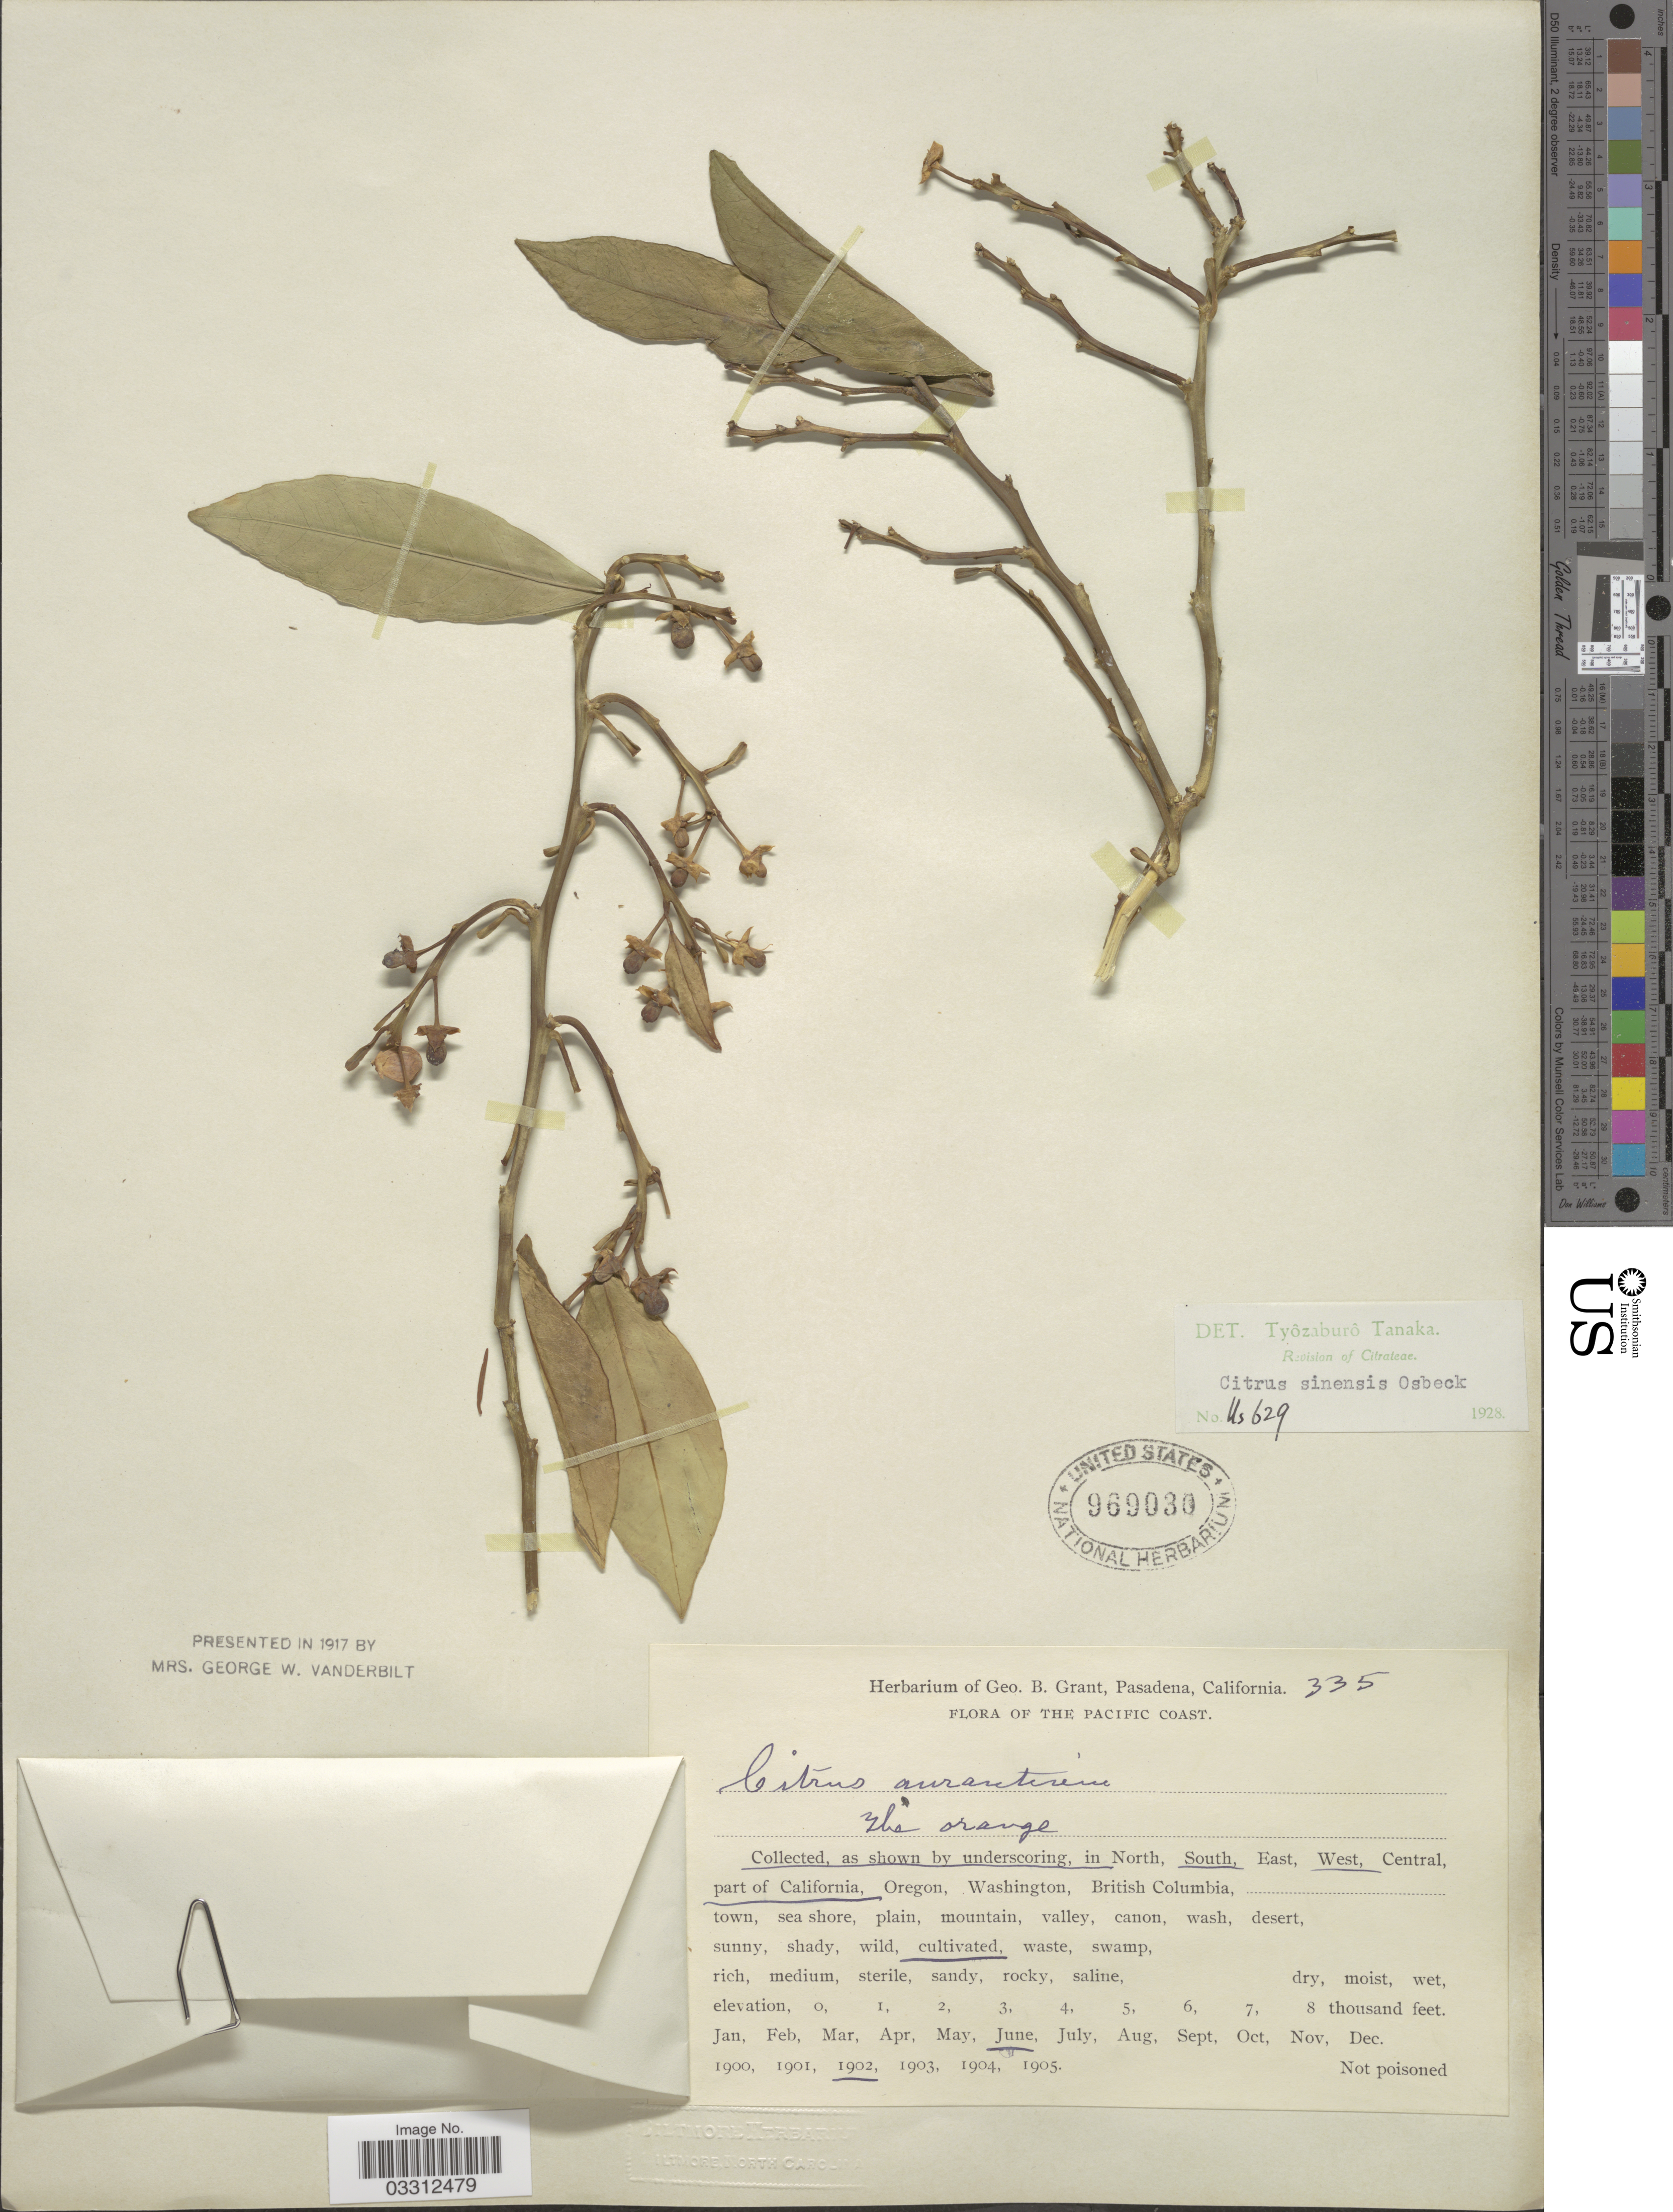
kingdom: Plantae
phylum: Tracheophyta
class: Magnoliopsida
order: Sapindales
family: Rutaceae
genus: Citrus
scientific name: Citrus x sinensis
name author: (L.) Osbeck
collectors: ex herb. Geo. B. Grant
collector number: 335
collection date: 1902-06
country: United States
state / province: California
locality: South West part of California.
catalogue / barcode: US 969030